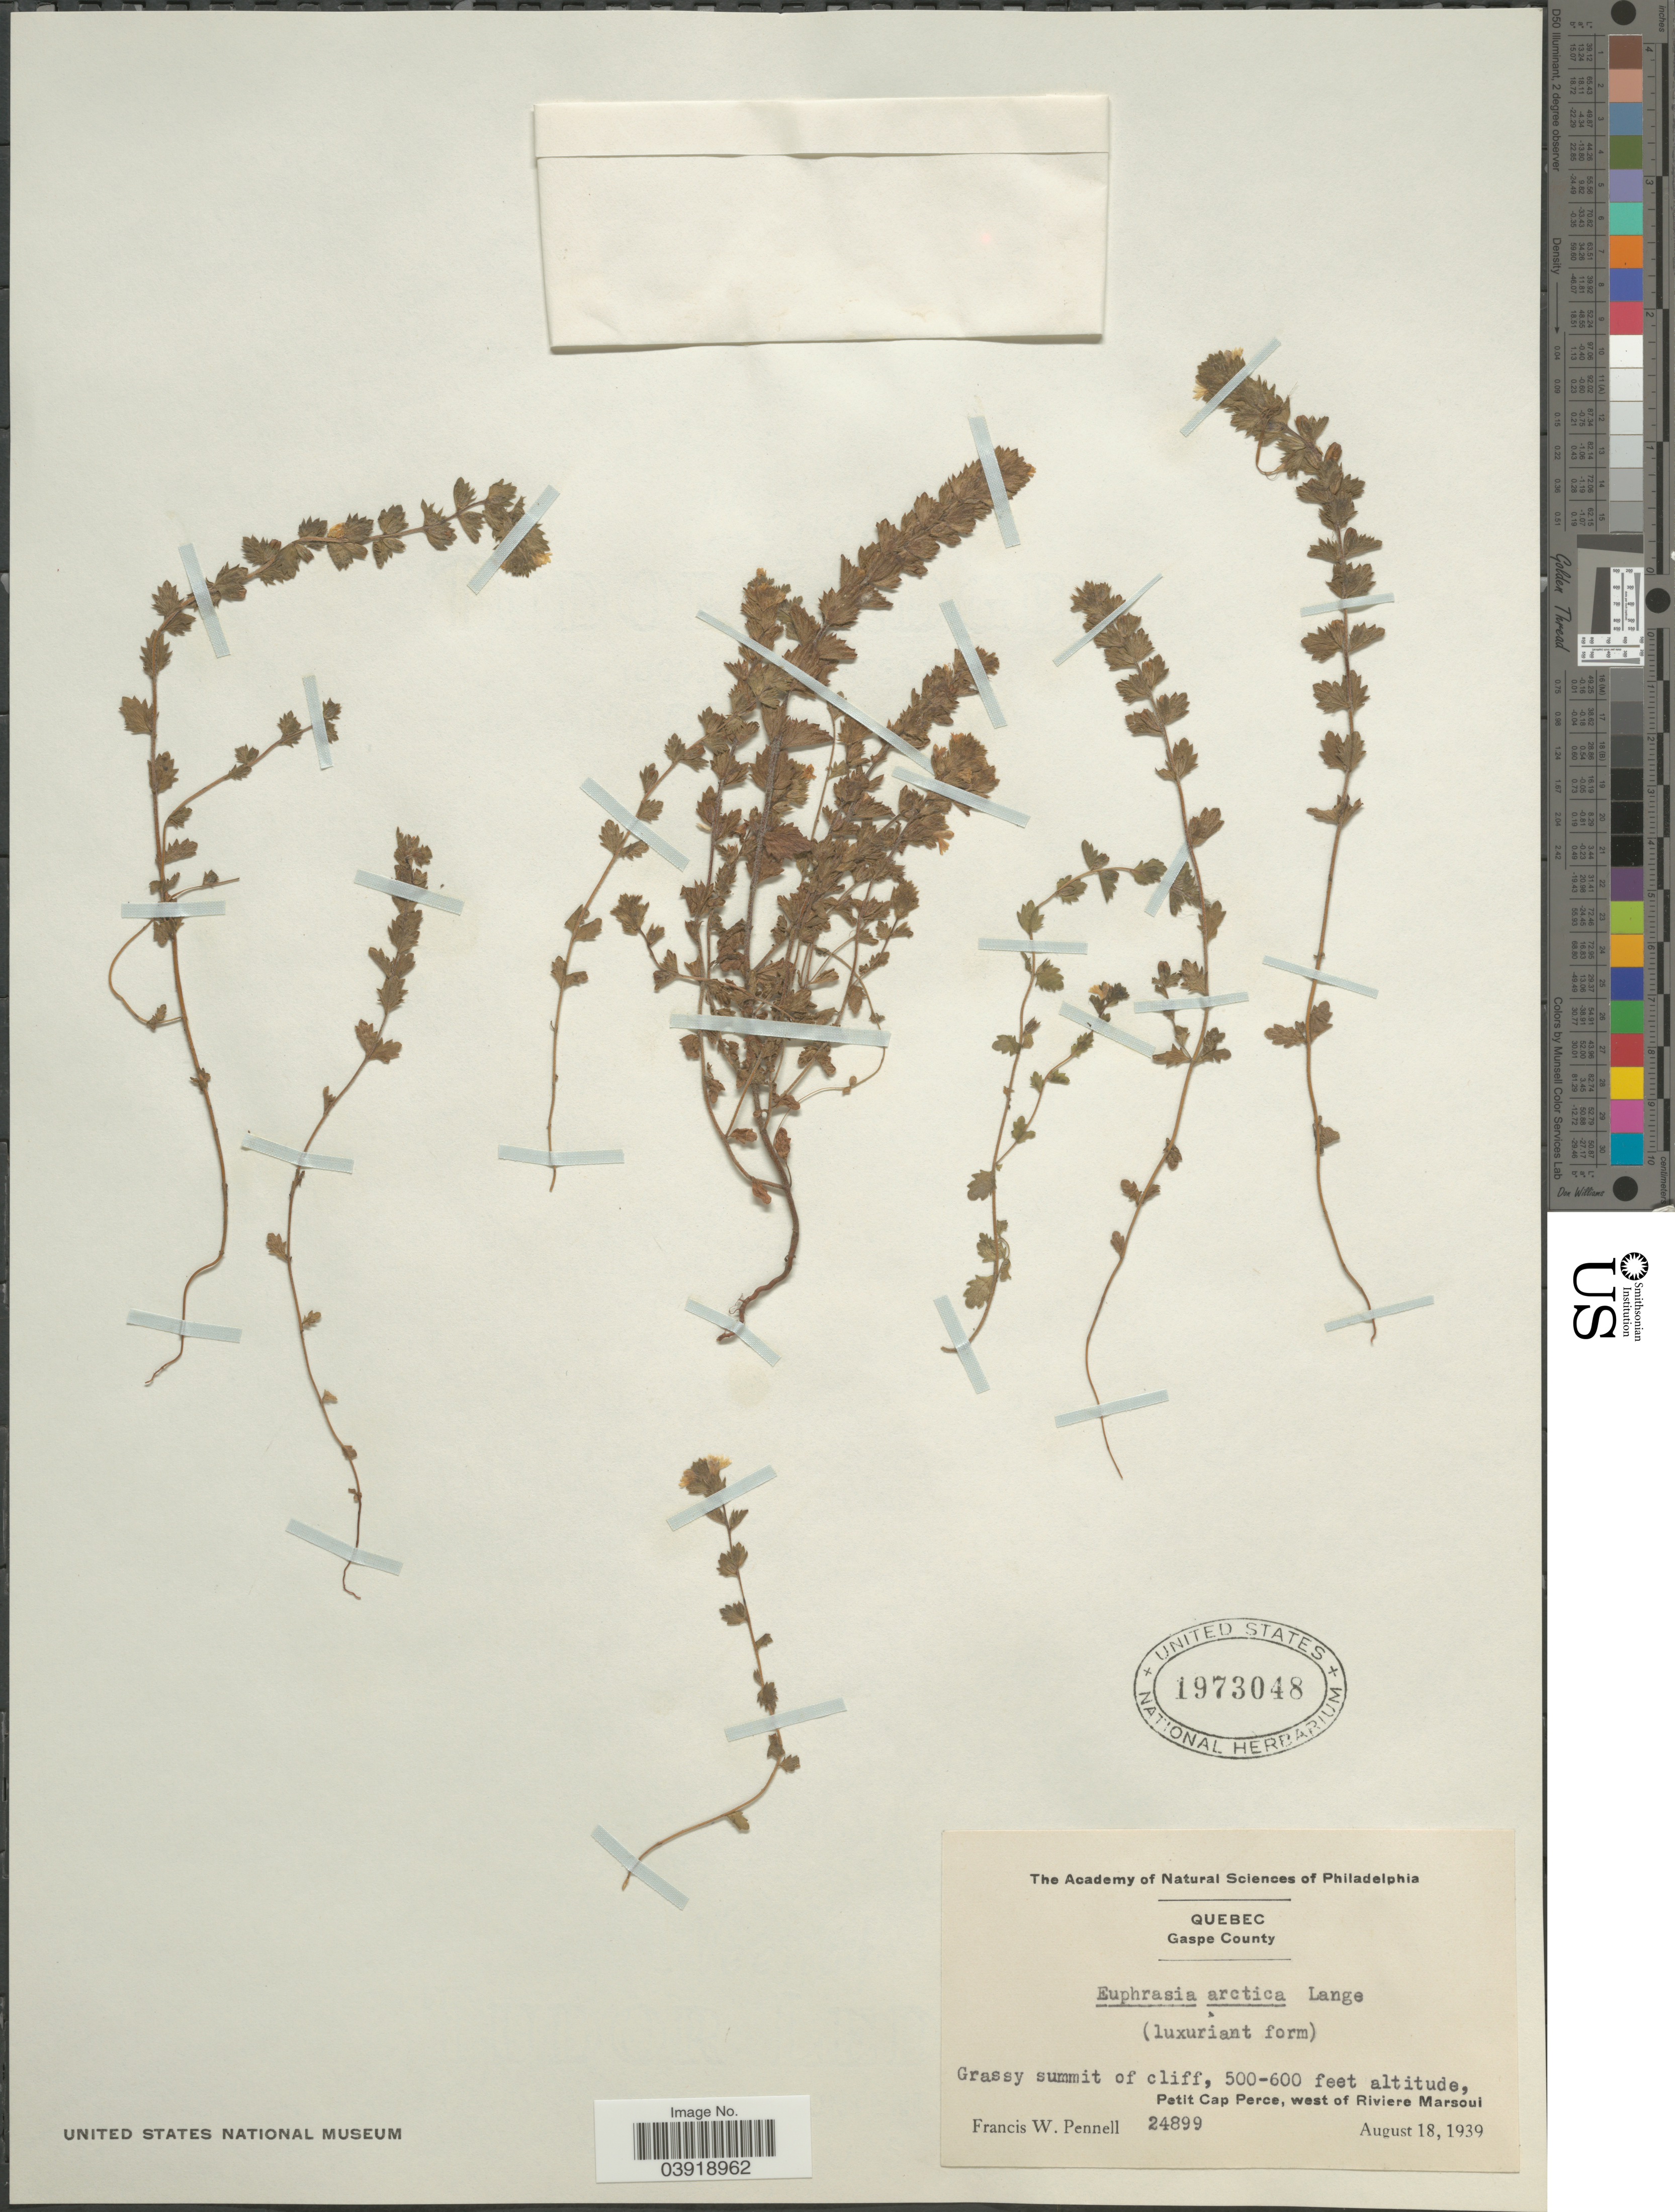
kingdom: Plantae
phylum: Tracheophyta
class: Magnoliopsida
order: Lamiales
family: Orobanchaceae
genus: Euphrasia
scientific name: Euphrasia arctica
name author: Lange ex Rostrup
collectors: F. W. Pennell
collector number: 24899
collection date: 1939-08-18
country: Canada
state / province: Quebec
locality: Gaspe County. Petit Cap Perce, west of Riviere Marsoui.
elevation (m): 152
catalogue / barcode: US 1973048